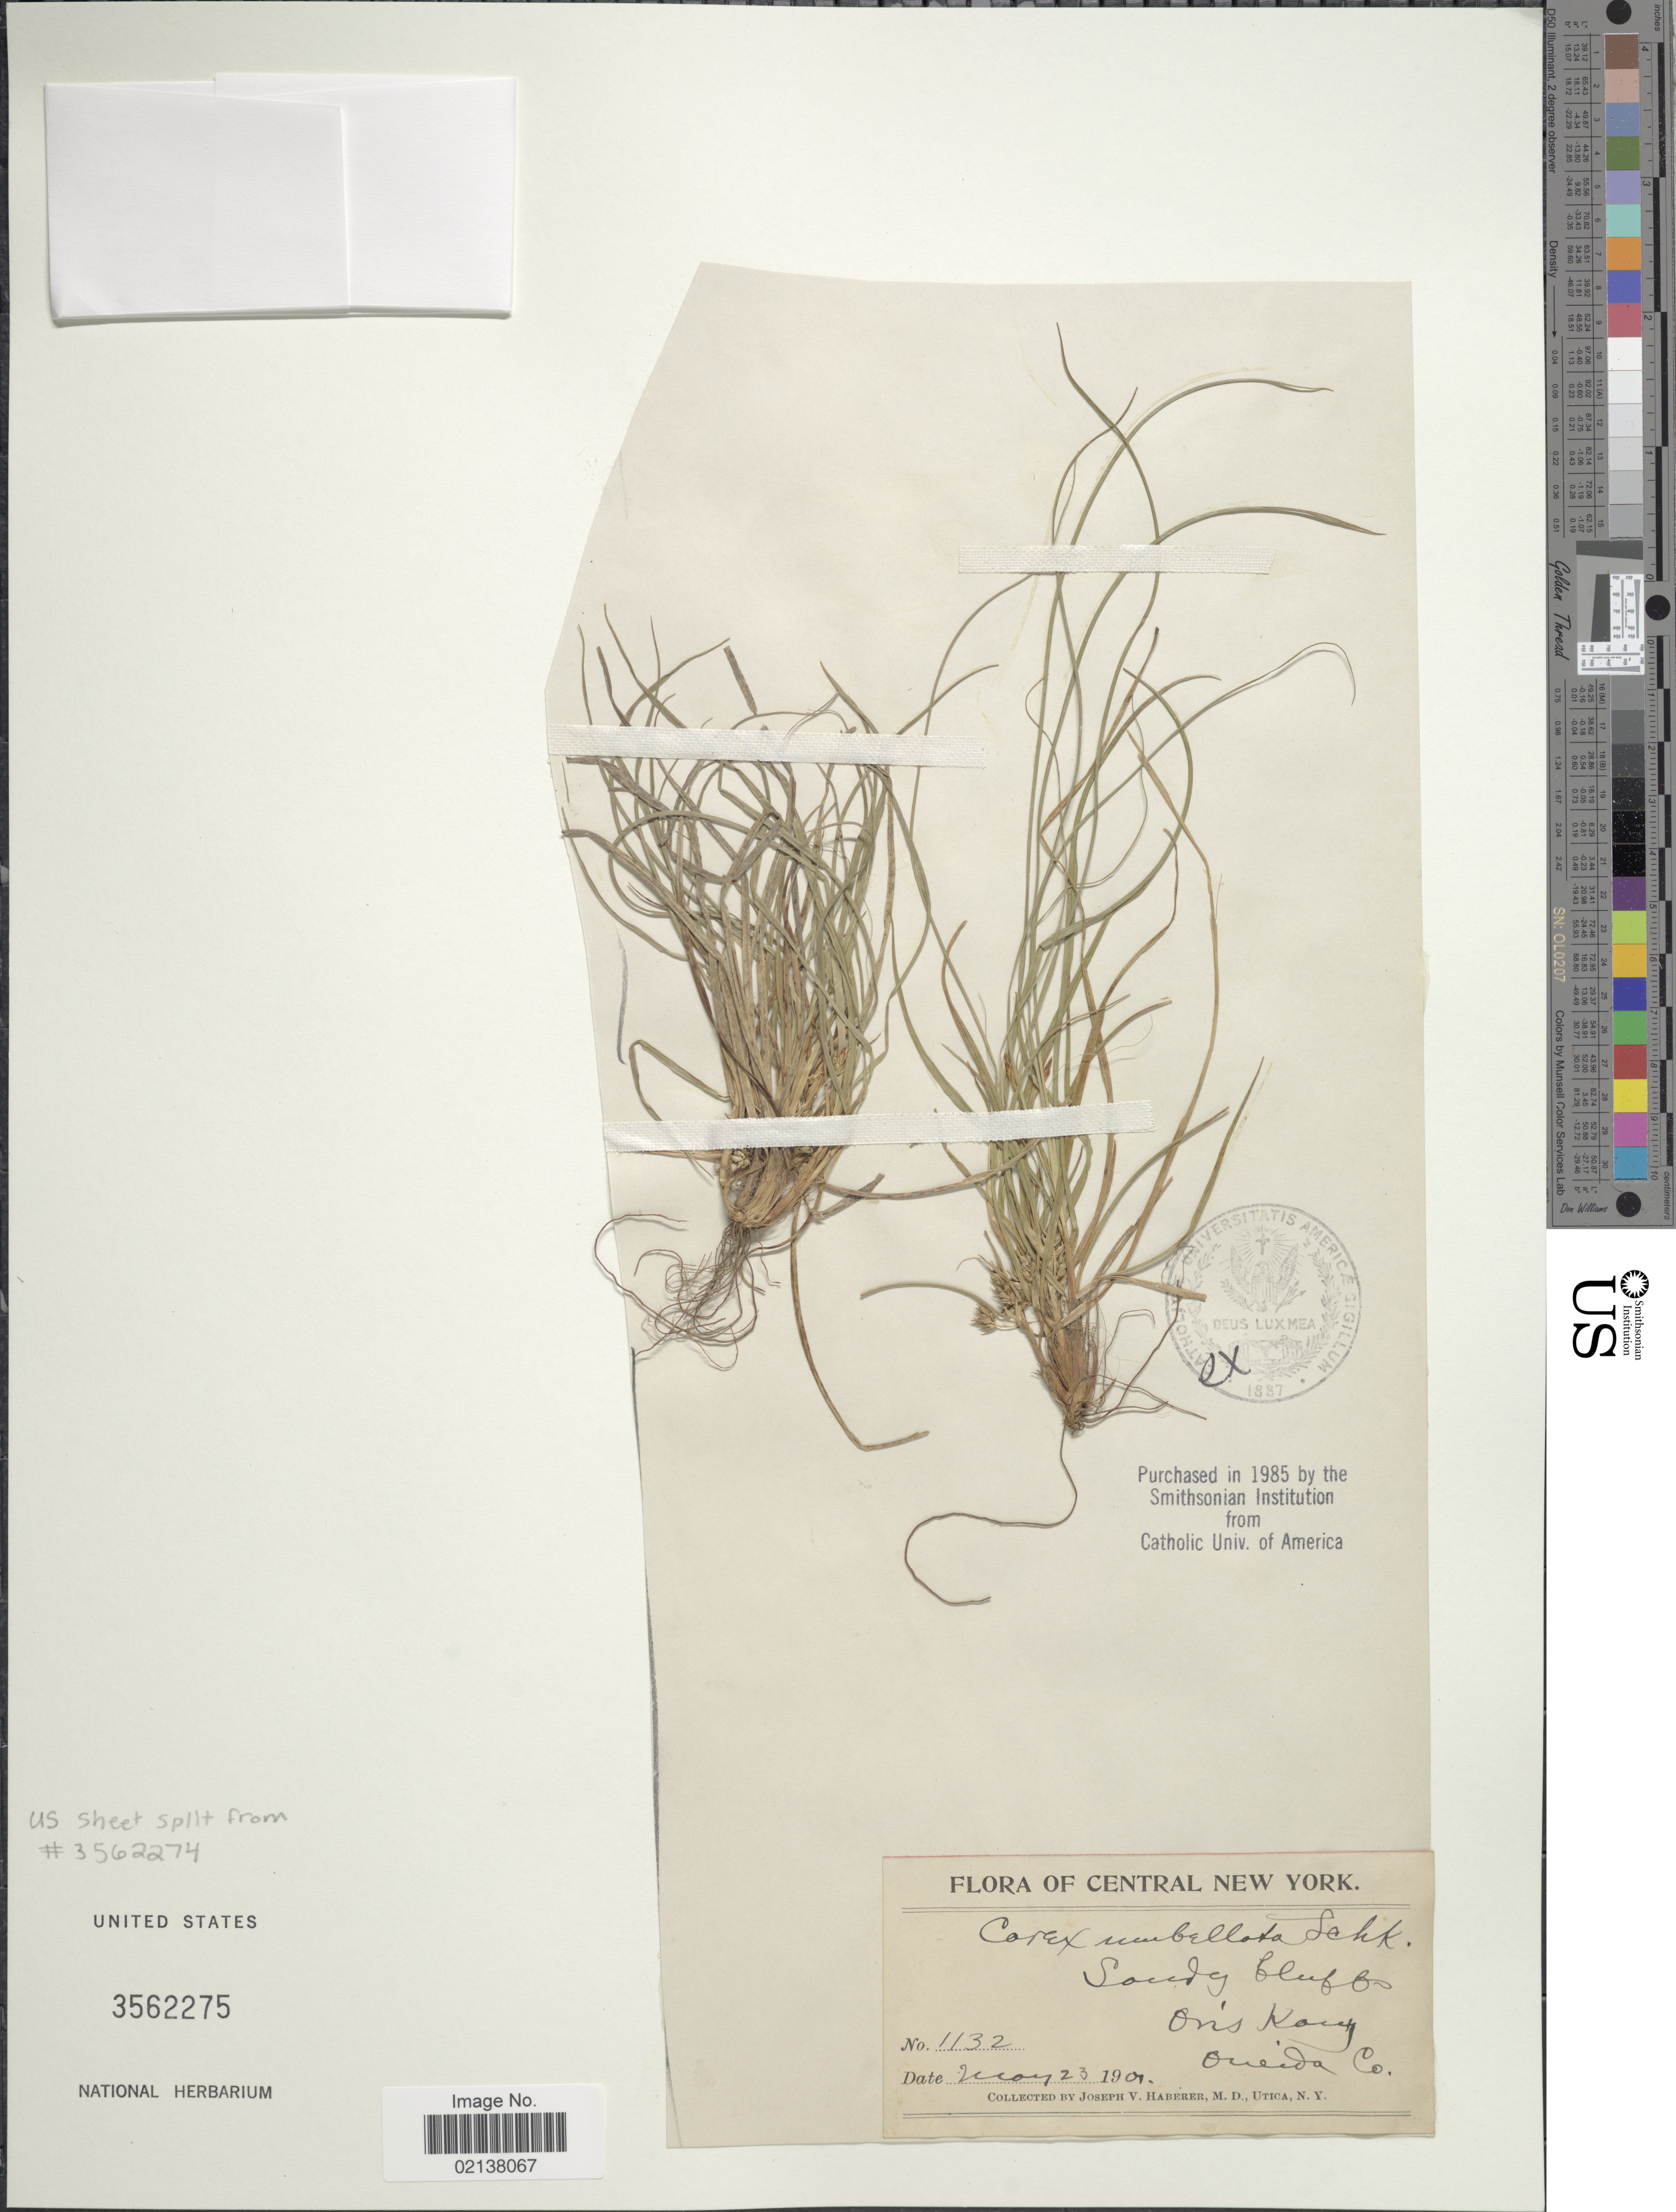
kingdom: Plantae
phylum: Tracheophyta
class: Liliopsida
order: Poales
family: Cyperaceae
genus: Carex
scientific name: Carex umbellata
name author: Schkuhr ex Willd.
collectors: J. V. Haberer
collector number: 1132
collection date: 1901-05-23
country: United States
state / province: New York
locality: Central New York, Sandy bluffs, Oriskany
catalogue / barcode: US 3562275